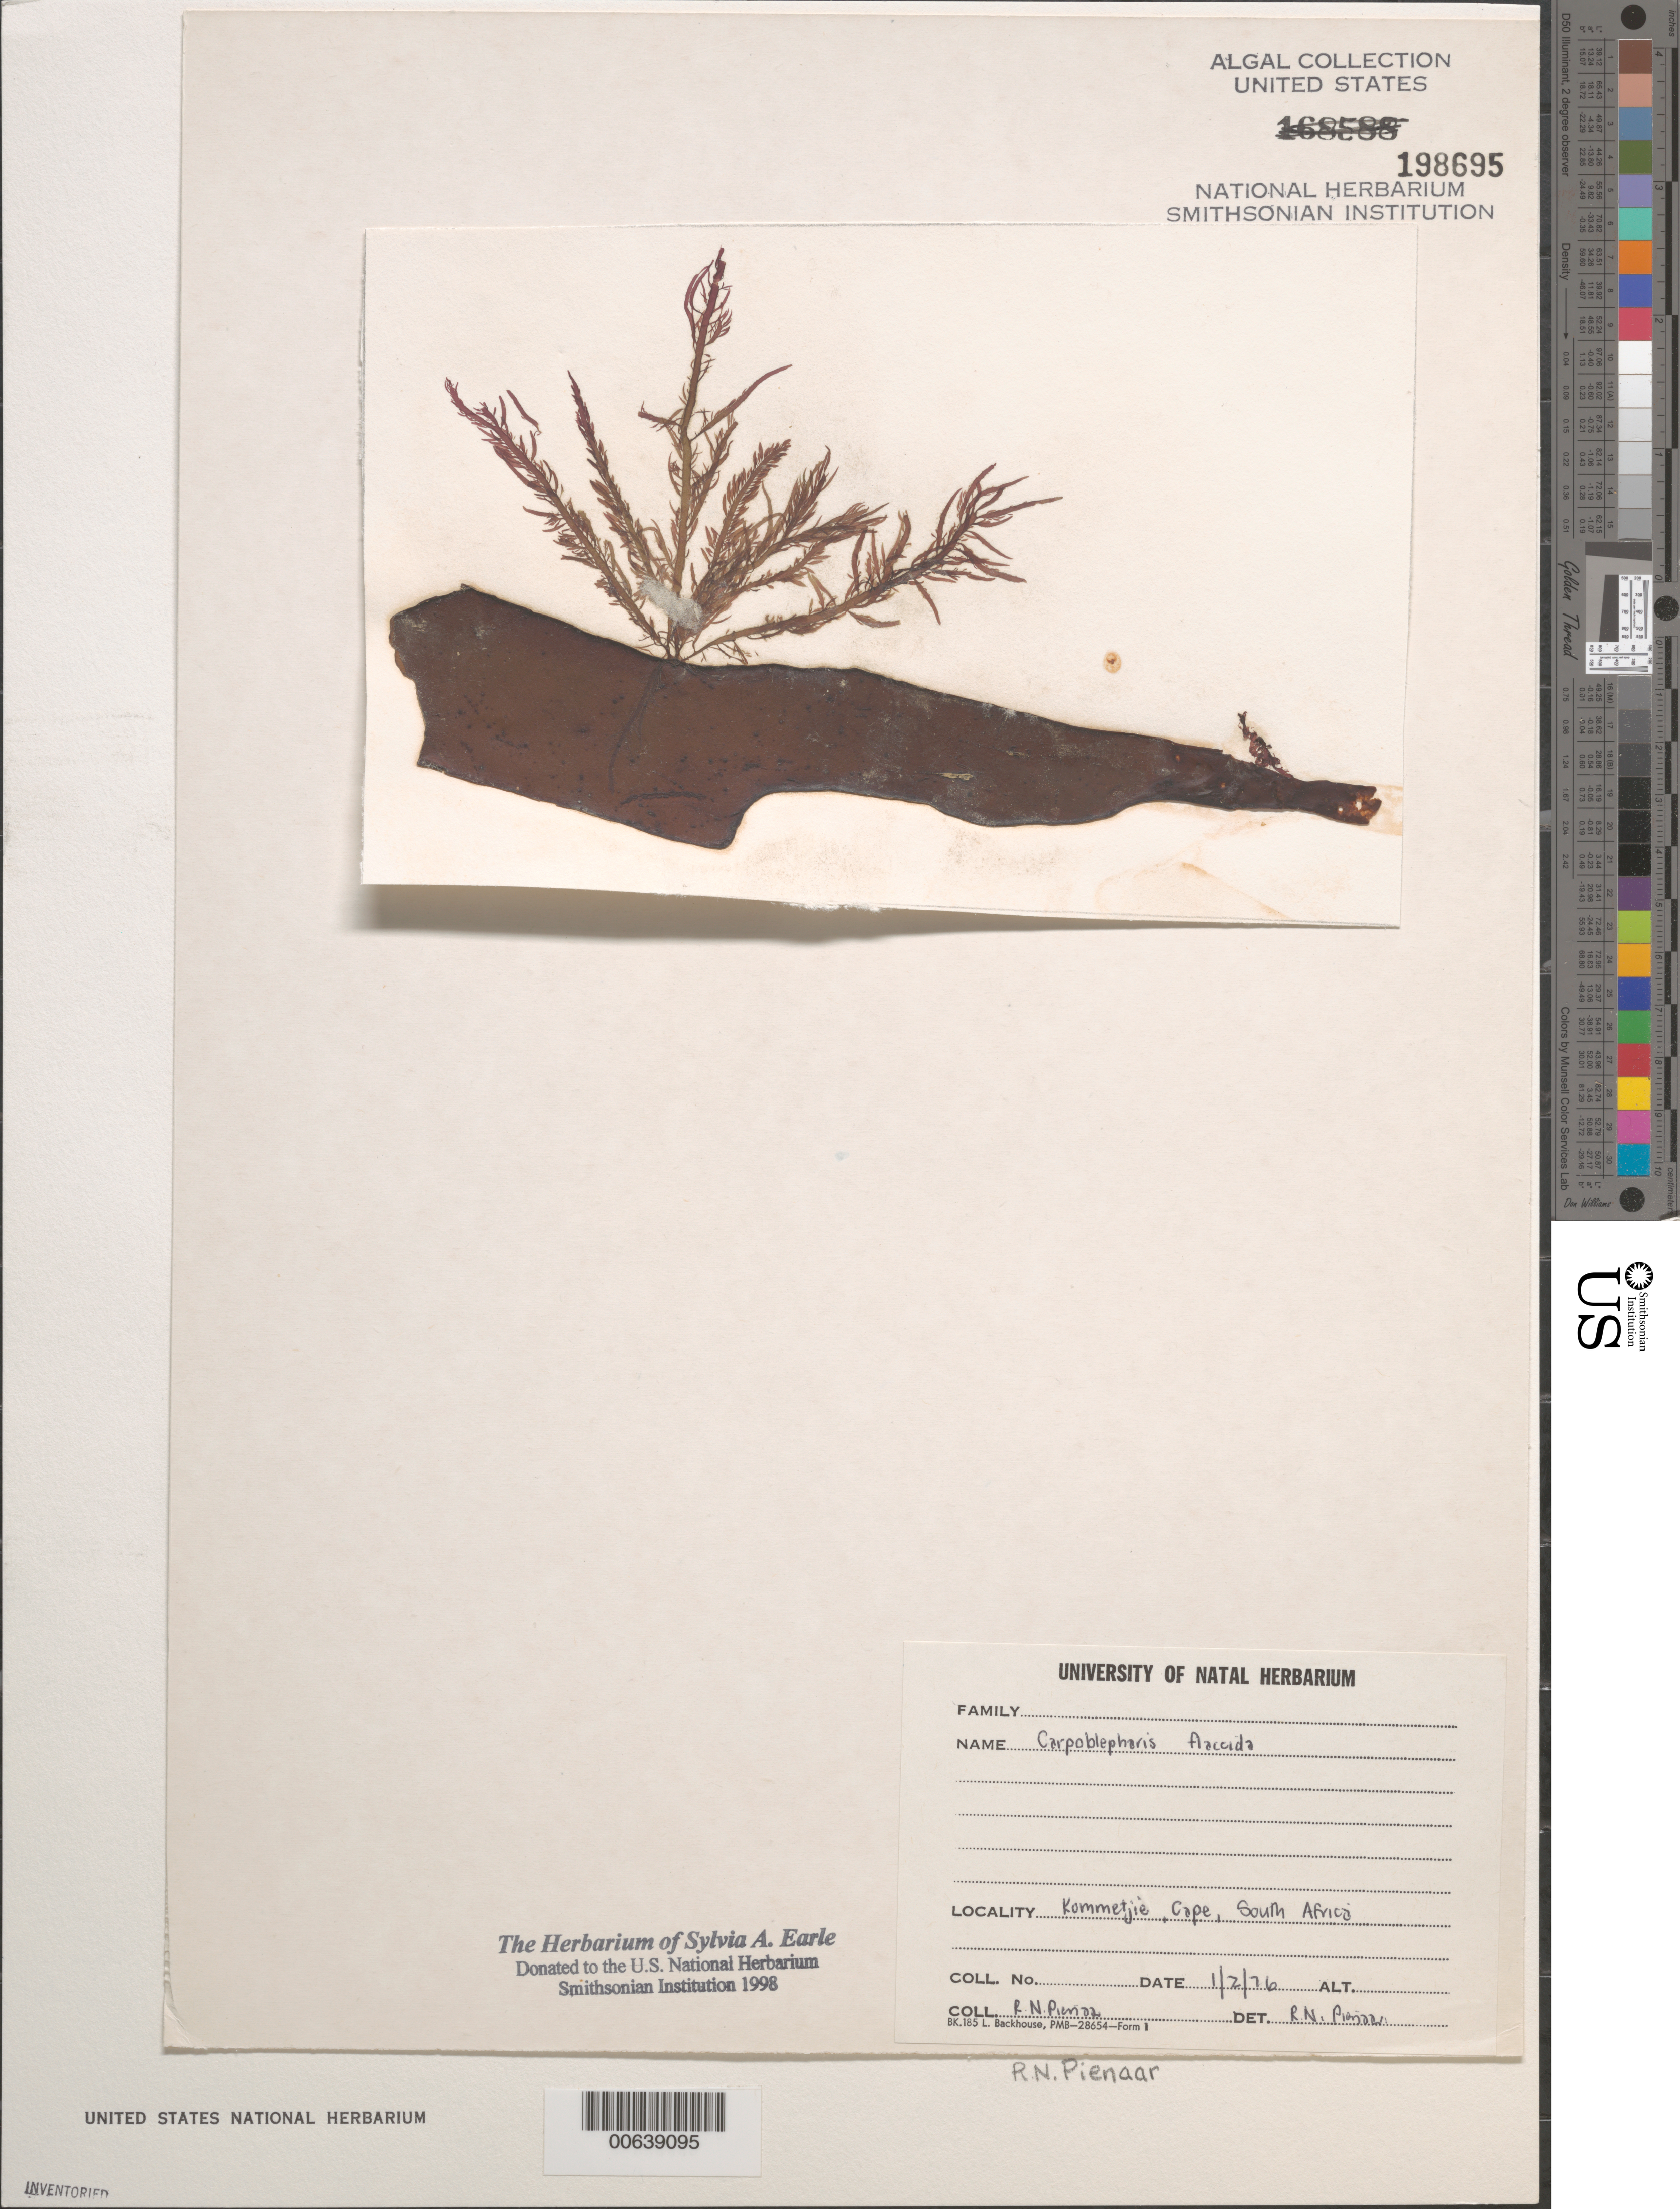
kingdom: Plantae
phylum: Rhodophyta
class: Florideophyceae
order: Ceramiales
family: Ceramiaceae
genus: Carpoblepharis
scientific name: Carpoblepharis flaccida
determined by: Pienaar, R. N.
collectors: R. Pienaar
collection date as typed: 01 Feb 1976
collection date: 1976-02-01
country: South Africa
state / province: Western Cape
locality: Kommetjie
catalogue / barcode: US 198695